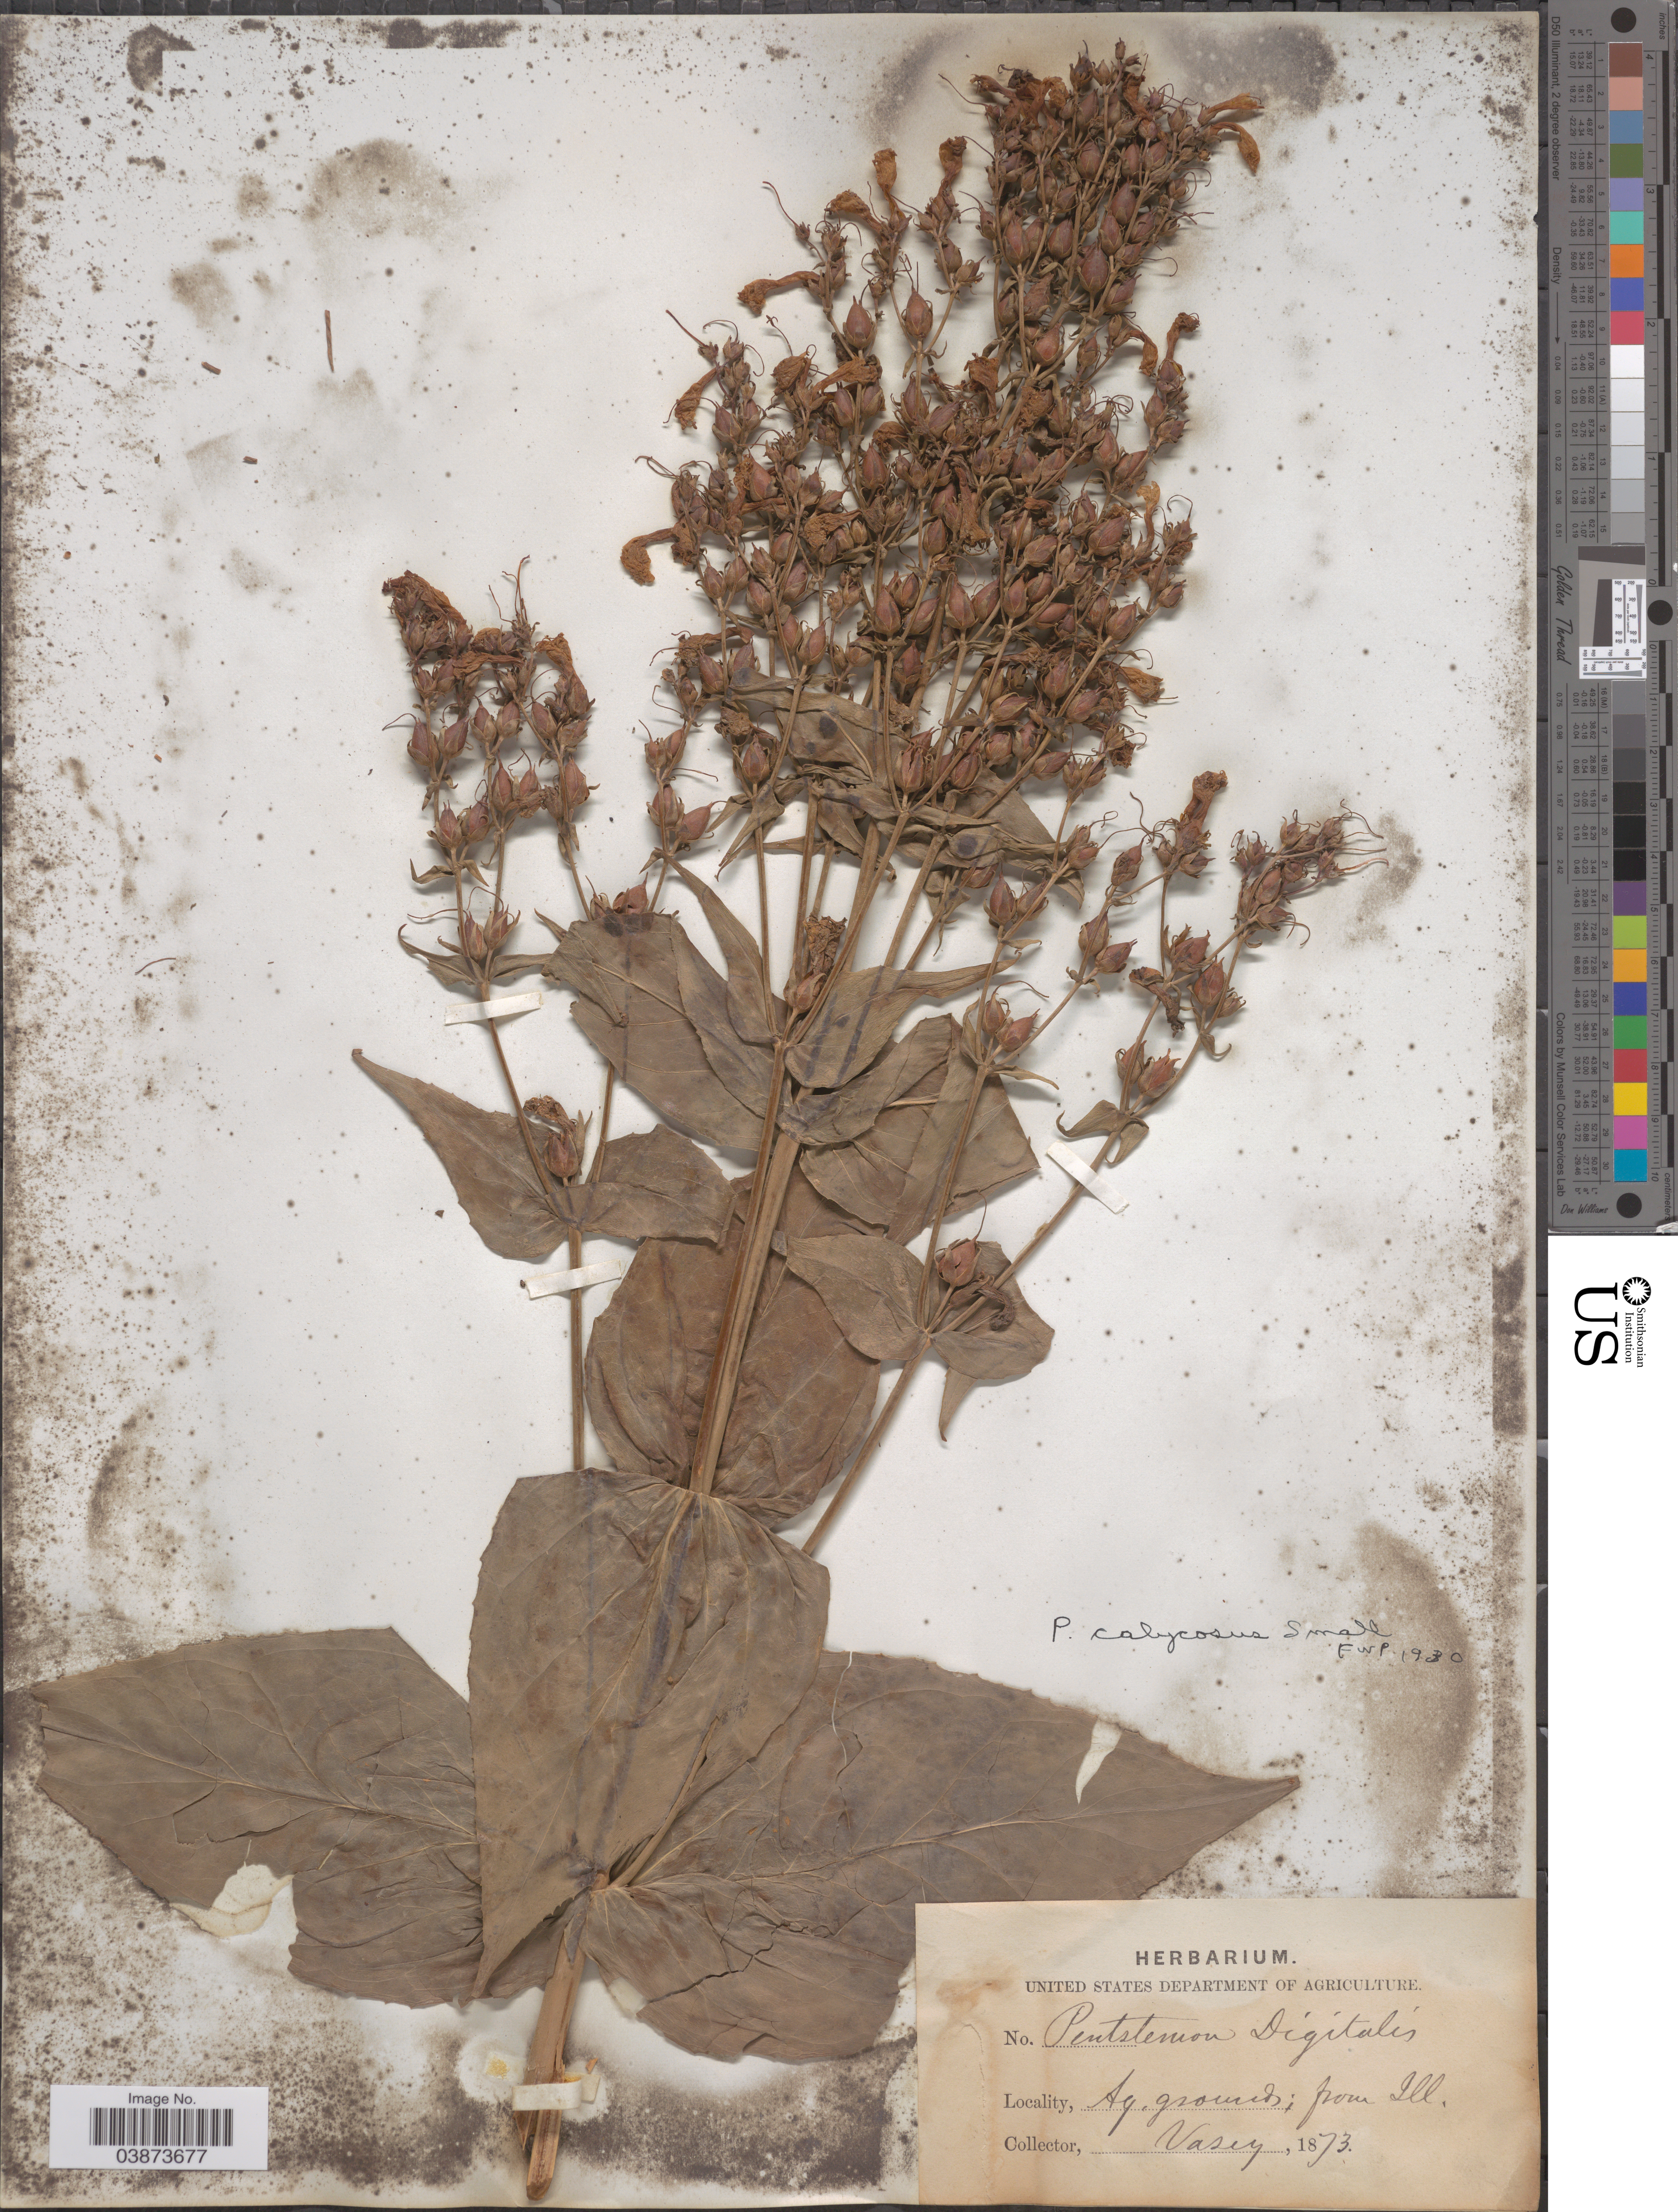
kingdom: Plantae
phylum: Tracheophyta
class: Magnoliopsida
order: Lamiales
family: Plantaginaceae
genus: Penstemon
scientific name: Penstemon calycosus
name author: Small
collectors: Vasey, --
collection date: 1873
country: United States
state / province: District of Columbia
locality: Ag. Grounds.